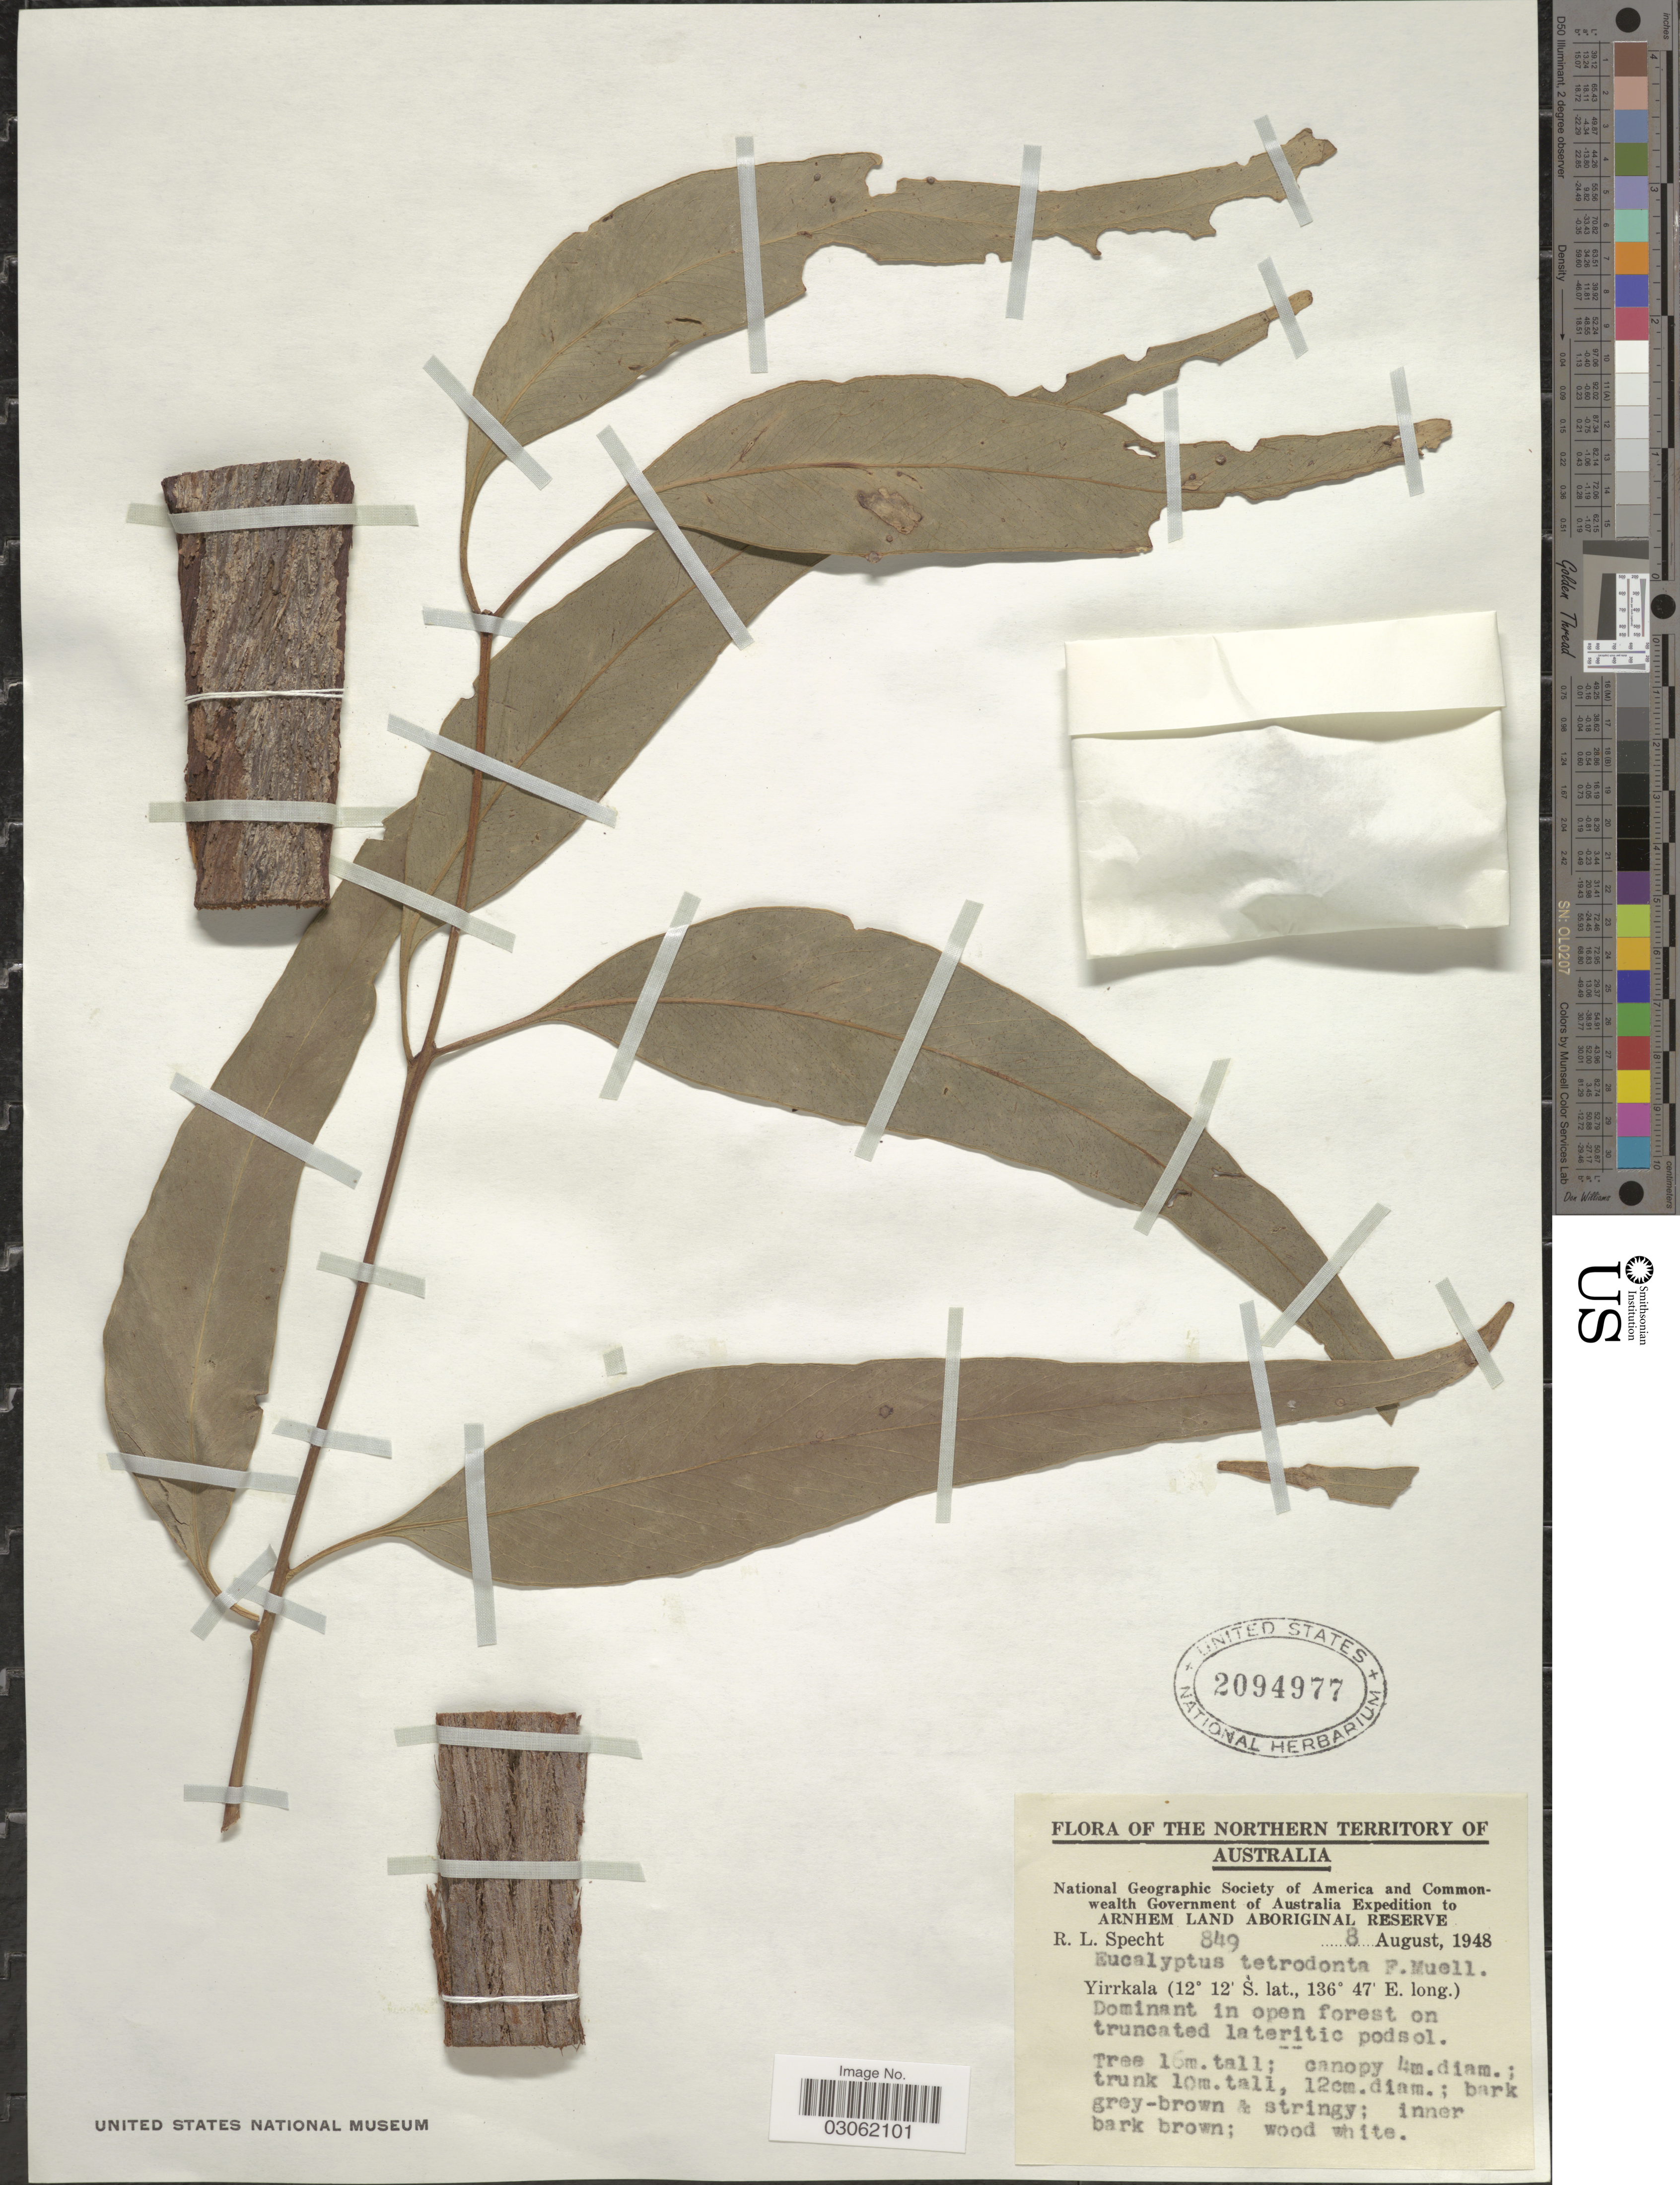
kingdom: Plantae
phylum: Tracheophyta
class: Magnoliopsida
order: Myrtales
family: Myrtaceae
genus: Eucalyptus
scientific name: Eucalyptus tetrodonta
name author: F. Muell.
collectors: R. L. Specht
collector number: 849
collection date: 1948-08-08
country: Australia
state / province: Northern Territory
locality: Yirrkala.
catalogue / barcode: US 2094977